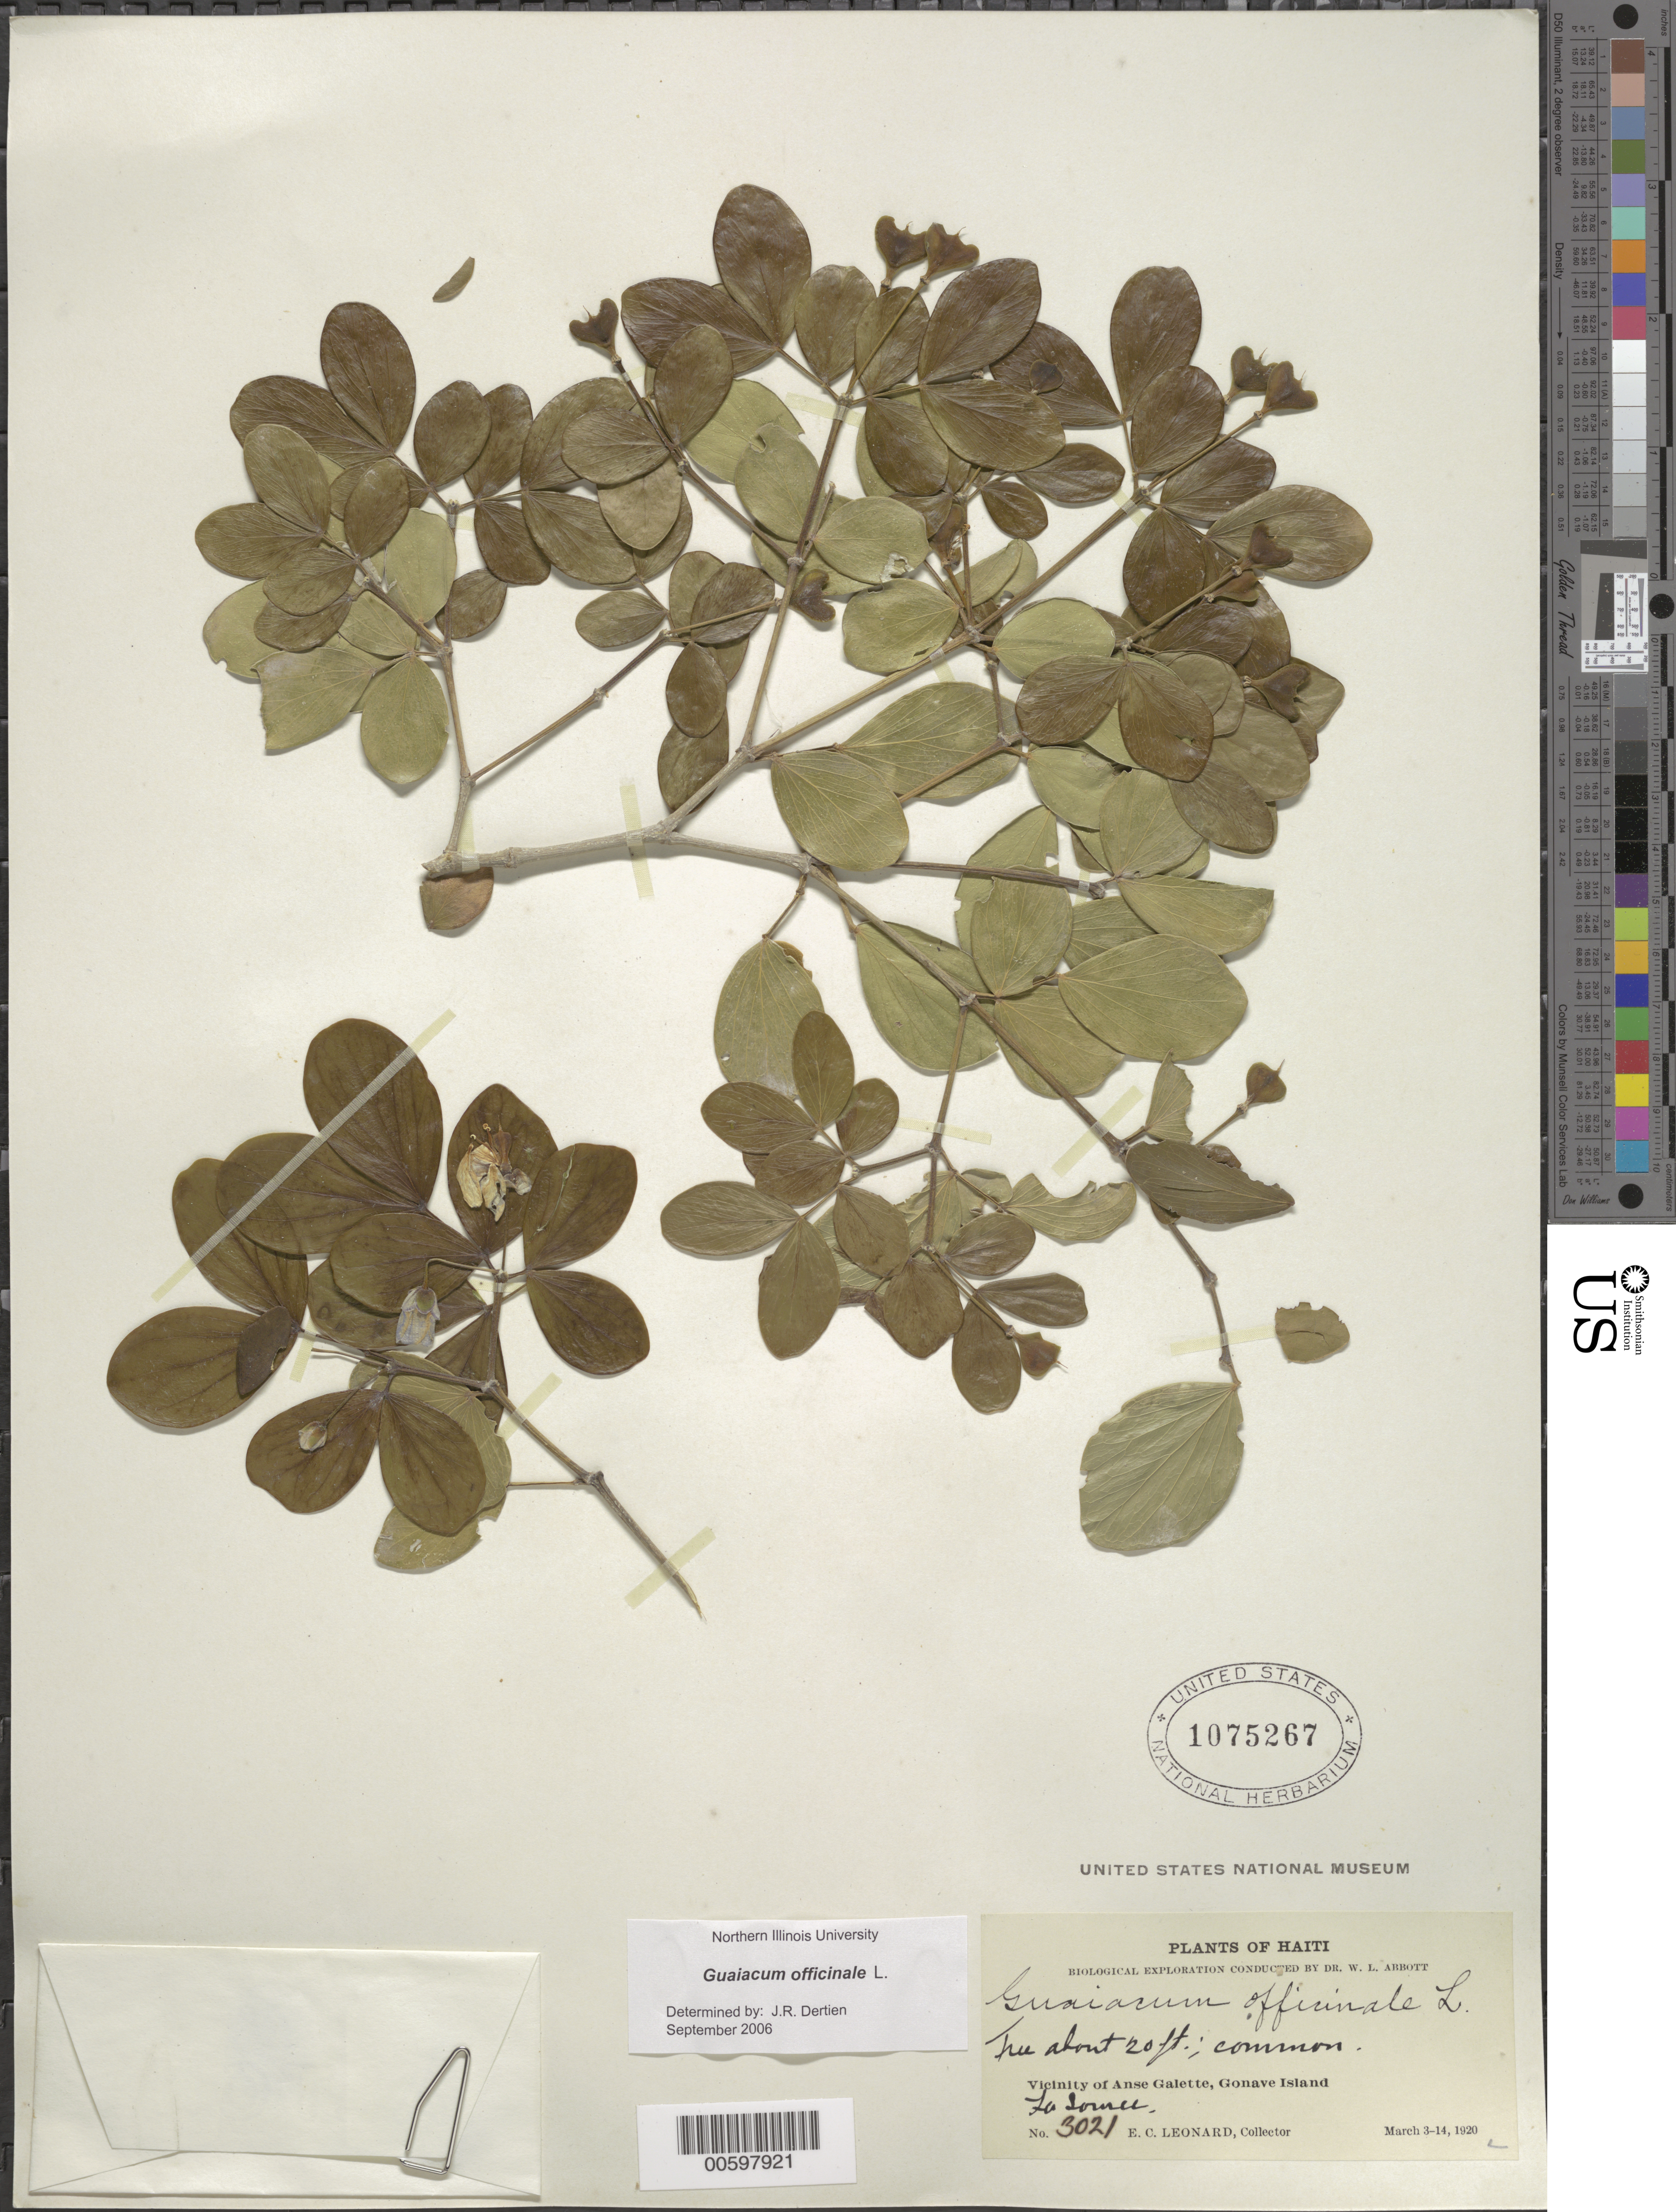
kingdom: Plantae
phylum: Tracheophyta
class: Magnoliopsida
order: Zygophyllales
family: Zygophyllaceae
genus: Guaiacum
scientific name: Guaiacum officinale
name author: L.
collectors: E. C. Leonard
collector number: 3021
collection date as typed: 03 Mar 1920 to 14 Mar 1920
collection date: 1920-03-03/1920-03-14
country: Haiti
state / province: Ouest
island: Gonave Island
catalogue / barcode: US 1075267